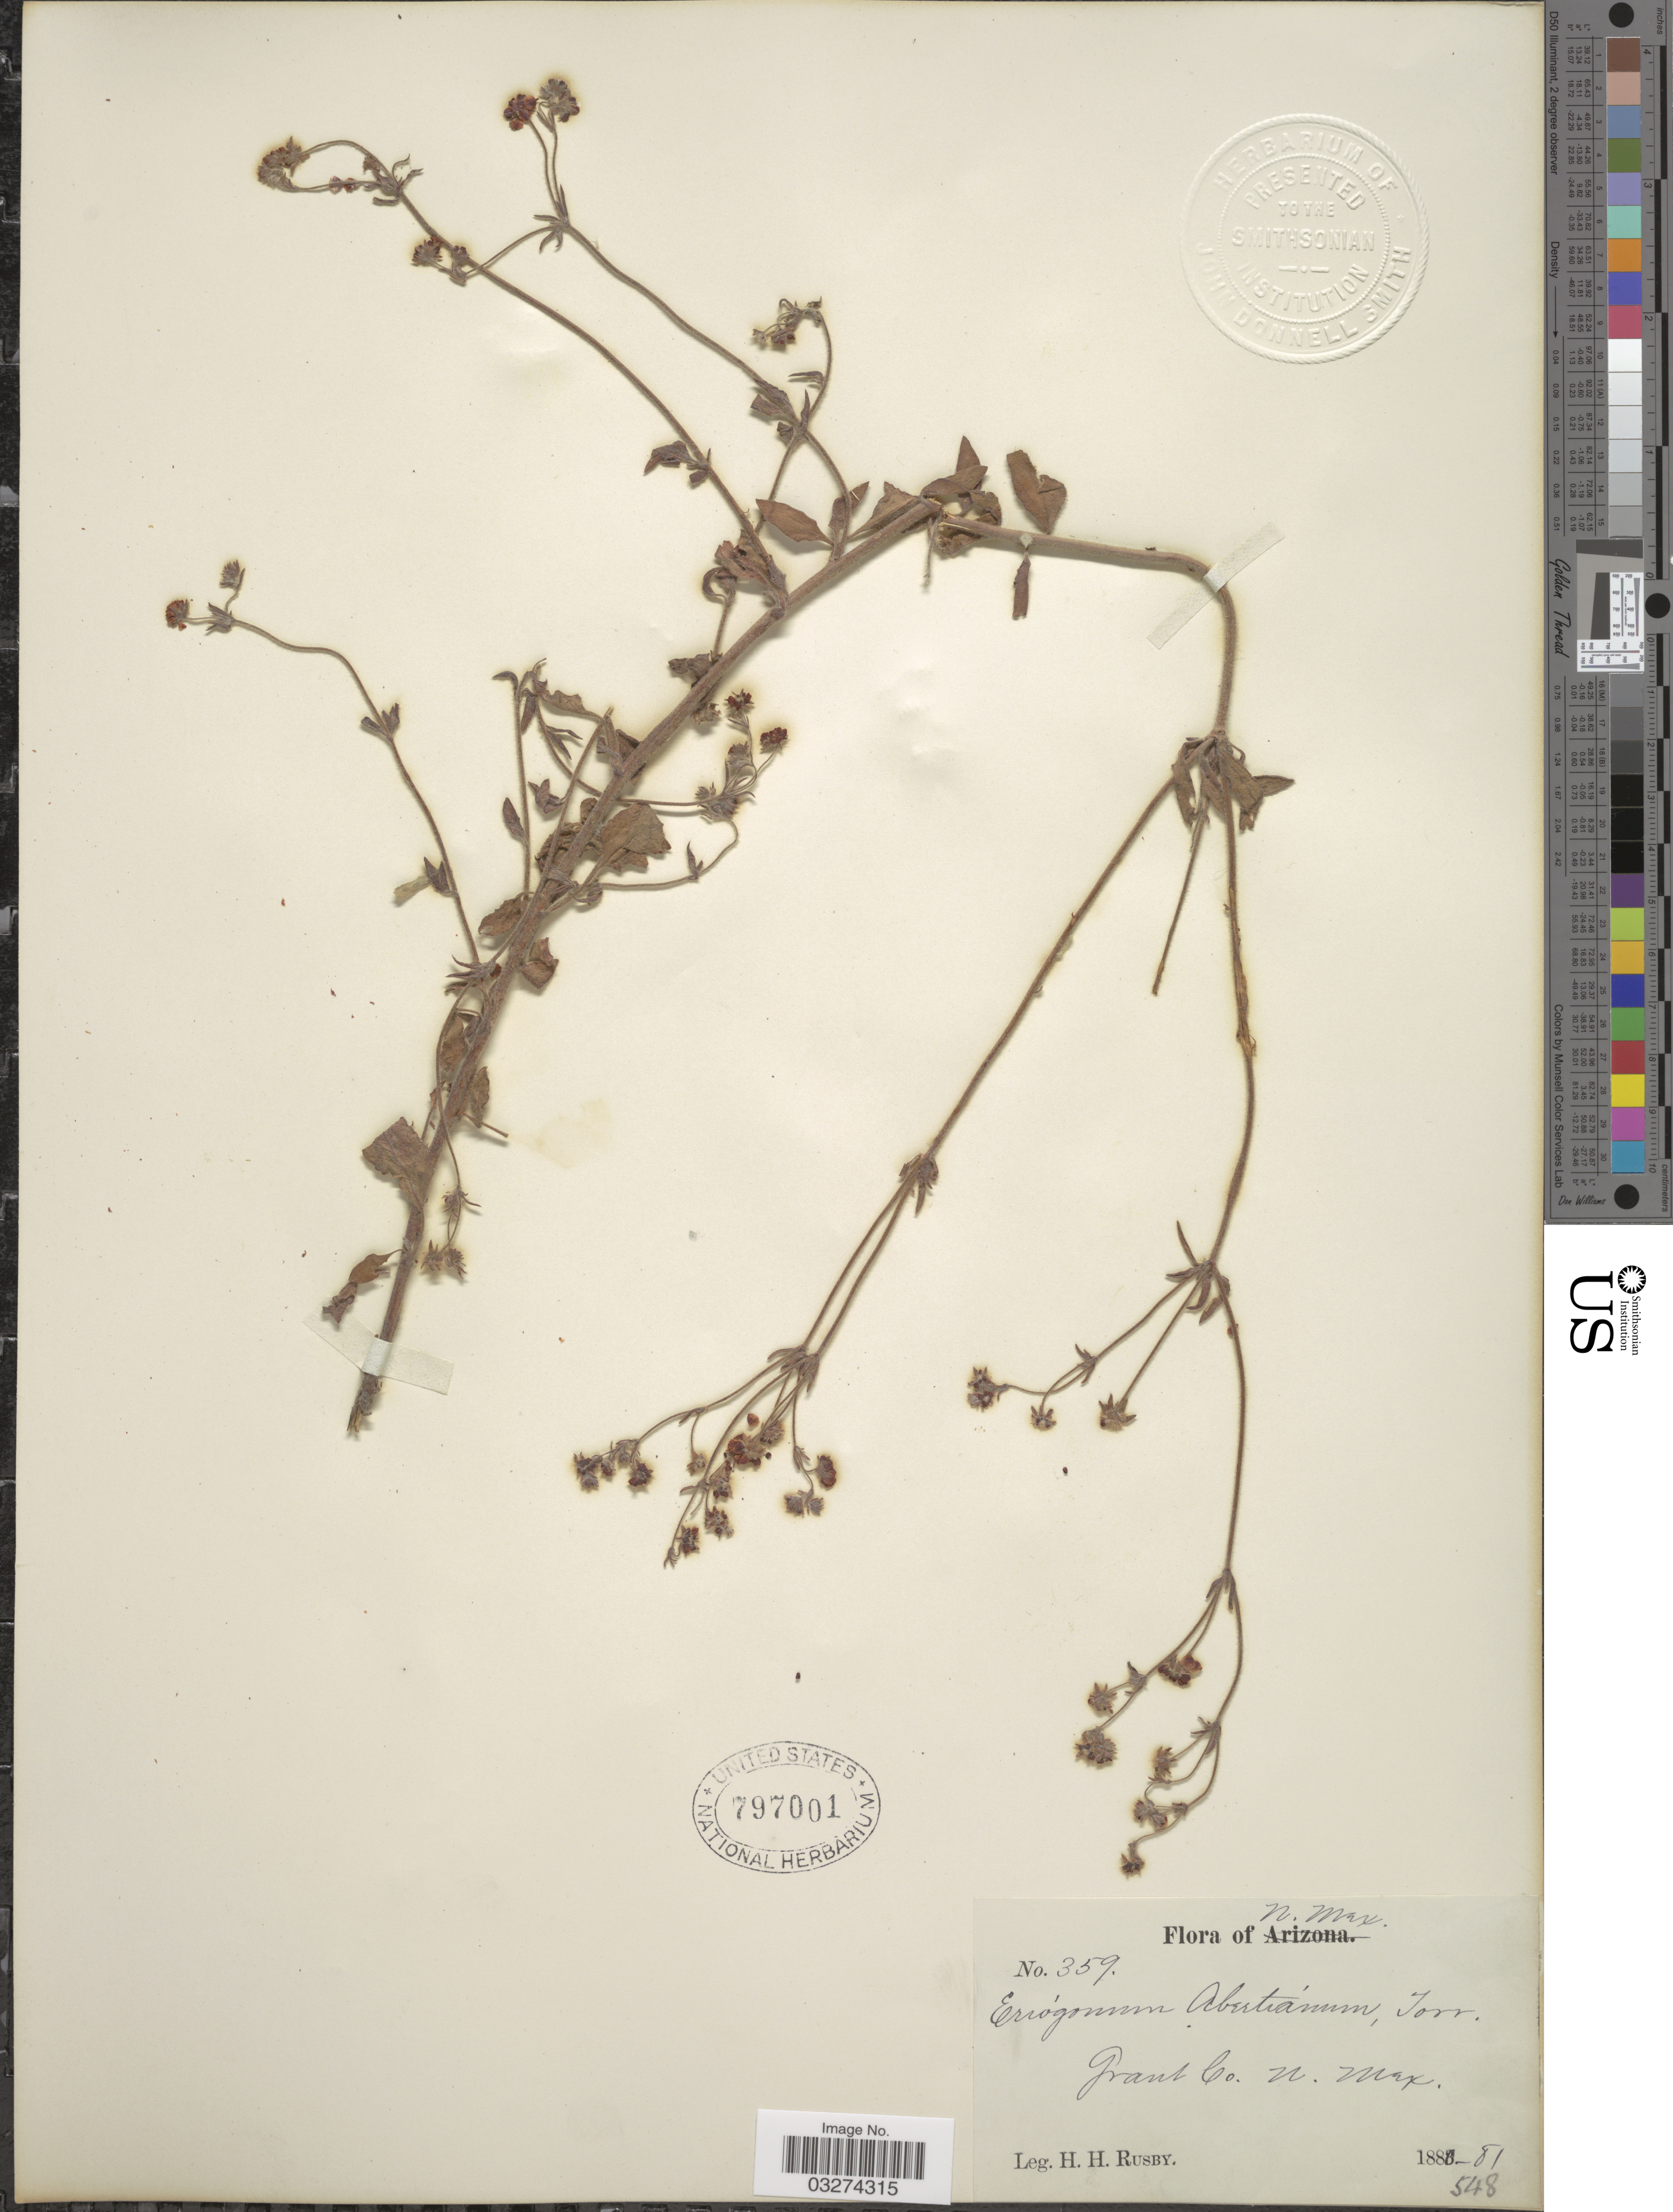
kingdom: Plantae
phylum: Tracheophyta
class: Magnoliopsida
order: Caryophyllales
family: Polygonaceae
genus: Eriogonum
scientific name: Eriogonum abertianum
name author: Torr.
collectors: H. H. Rusby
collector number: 359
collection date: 1880/1881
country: United States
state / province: New Mexico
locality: Grant Co.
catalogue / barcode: US 797001